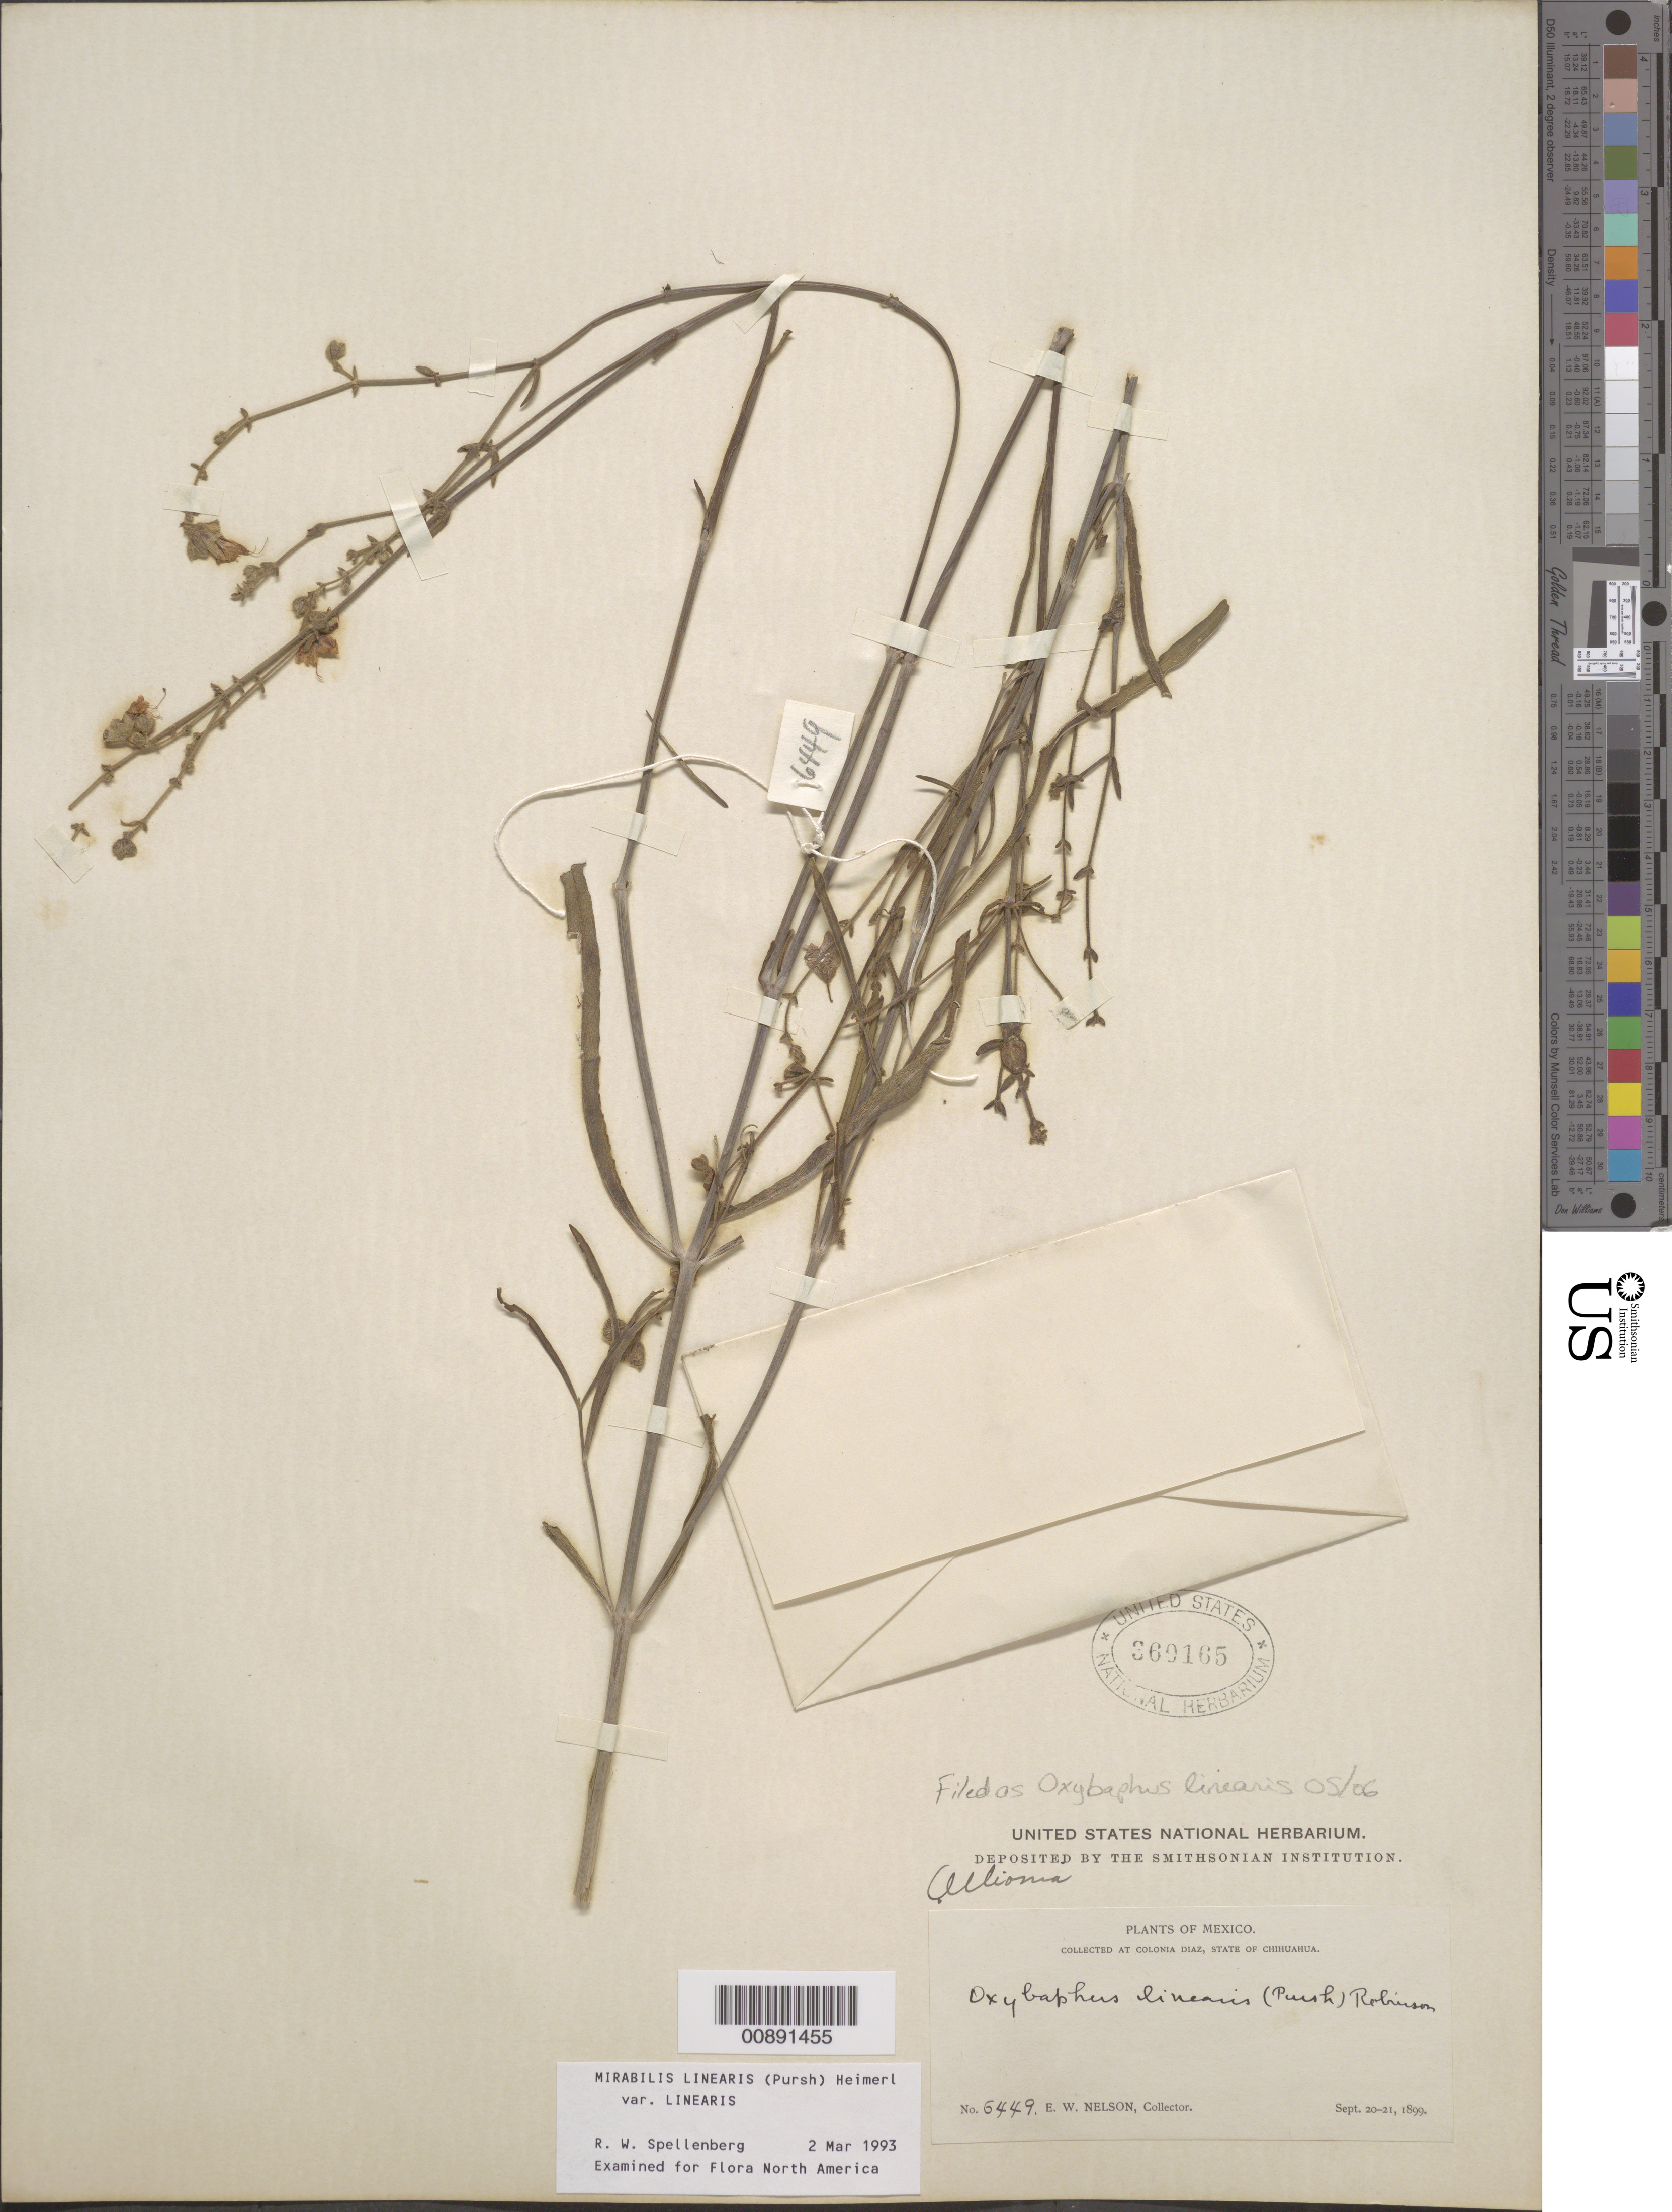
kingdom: Plantae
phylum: Tracheophyta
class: Magnoliopsida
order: Caryophyllales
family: Nyctaginaceae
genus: Mirabilis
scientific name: Mirabilis linearis var. linearis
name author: (Pursh) Heimerl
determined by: Spellenberg, R.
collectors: E. W. Nelson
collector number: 6449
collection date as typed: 20 Sep 1899 to 21 Sep 1899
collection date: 1899-09-20/1899-09-21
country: Mexico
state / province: Chihuahua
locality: Colonia Díaz, Chihuahua.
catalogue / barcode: US 360165